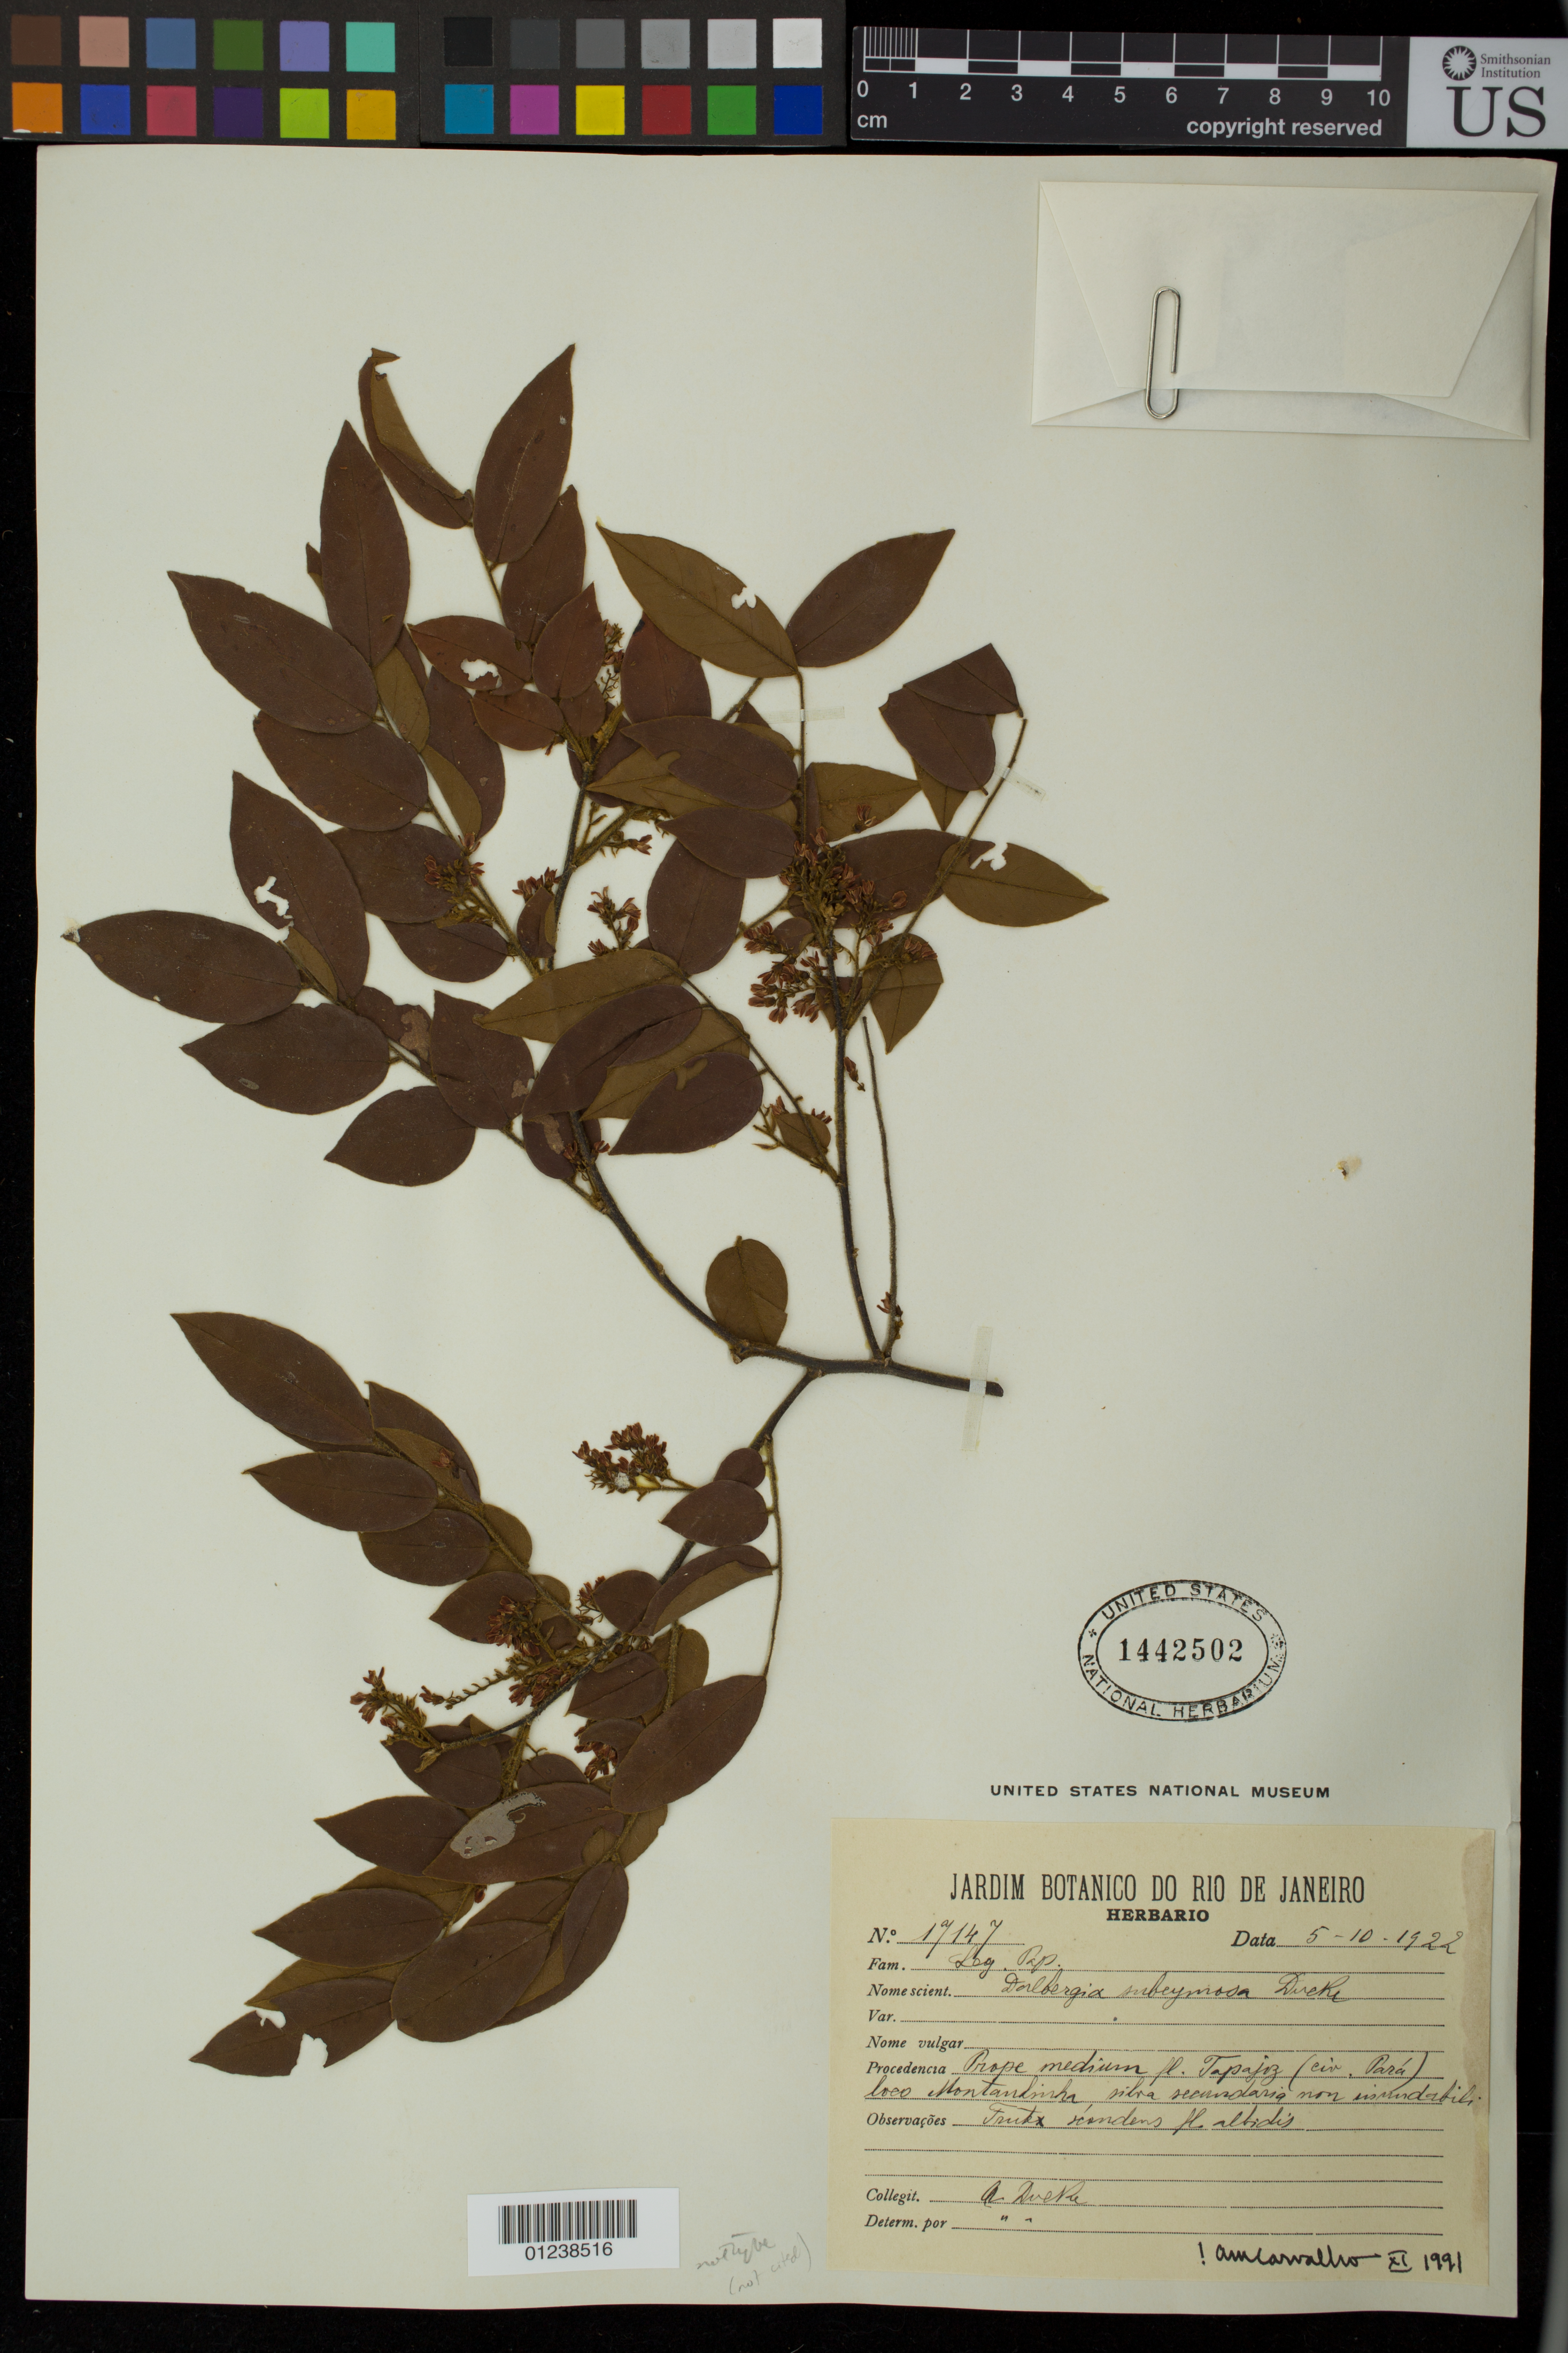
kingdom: Plantae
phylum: Tracheophyta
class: Magnoliopsida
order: Fabales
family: Fabaceae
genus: Dalbergia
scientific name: Dalbergia subcymosa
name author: Ducke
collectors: A. Ducke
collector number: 17147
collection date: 1922-05-10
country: Brazil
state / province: Para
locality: Tapajoz (cir. Para)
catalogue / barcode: US 1442502